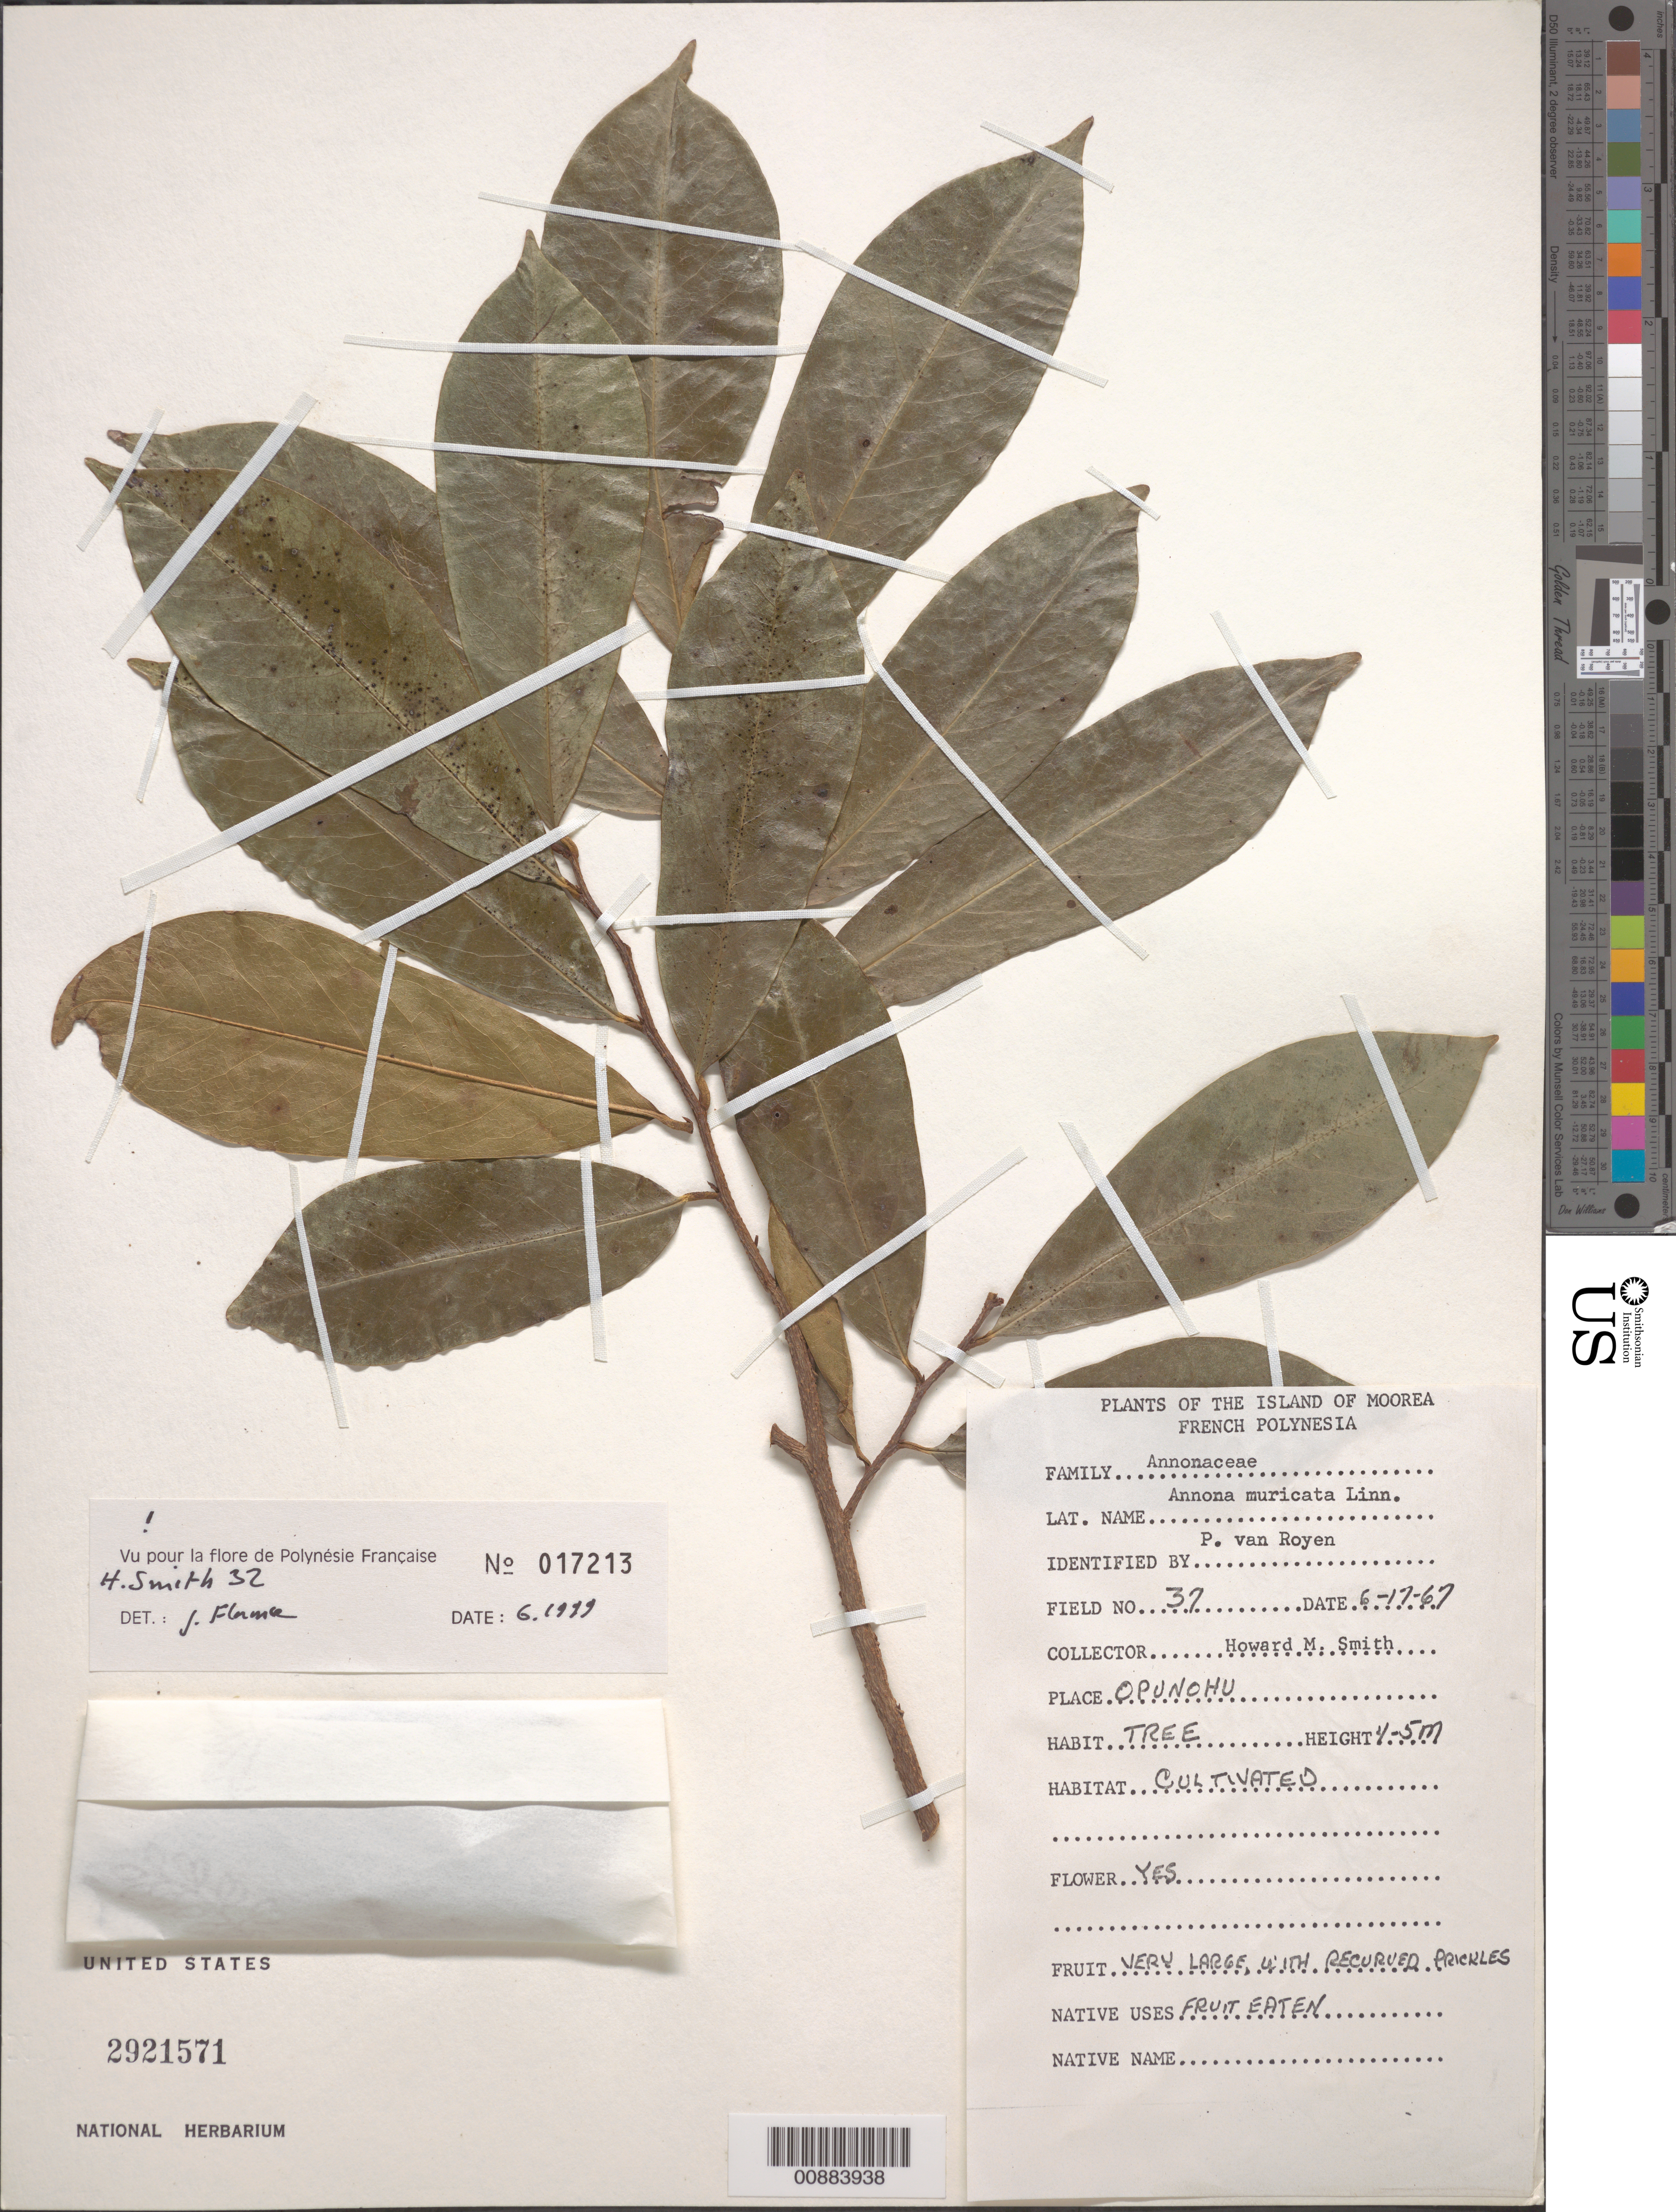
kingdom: Plantae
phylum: Tracheophyta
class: Magnoliopsida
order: Magnoliales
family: Annonaceae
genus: Annona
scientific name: Annona muricata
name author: L.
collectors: H. M. Smith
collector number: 37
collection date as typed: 17 Jun 1967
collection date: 1967-06-17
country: French Polynesia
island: Moorea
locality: Opunohu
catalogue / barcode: US 2921571